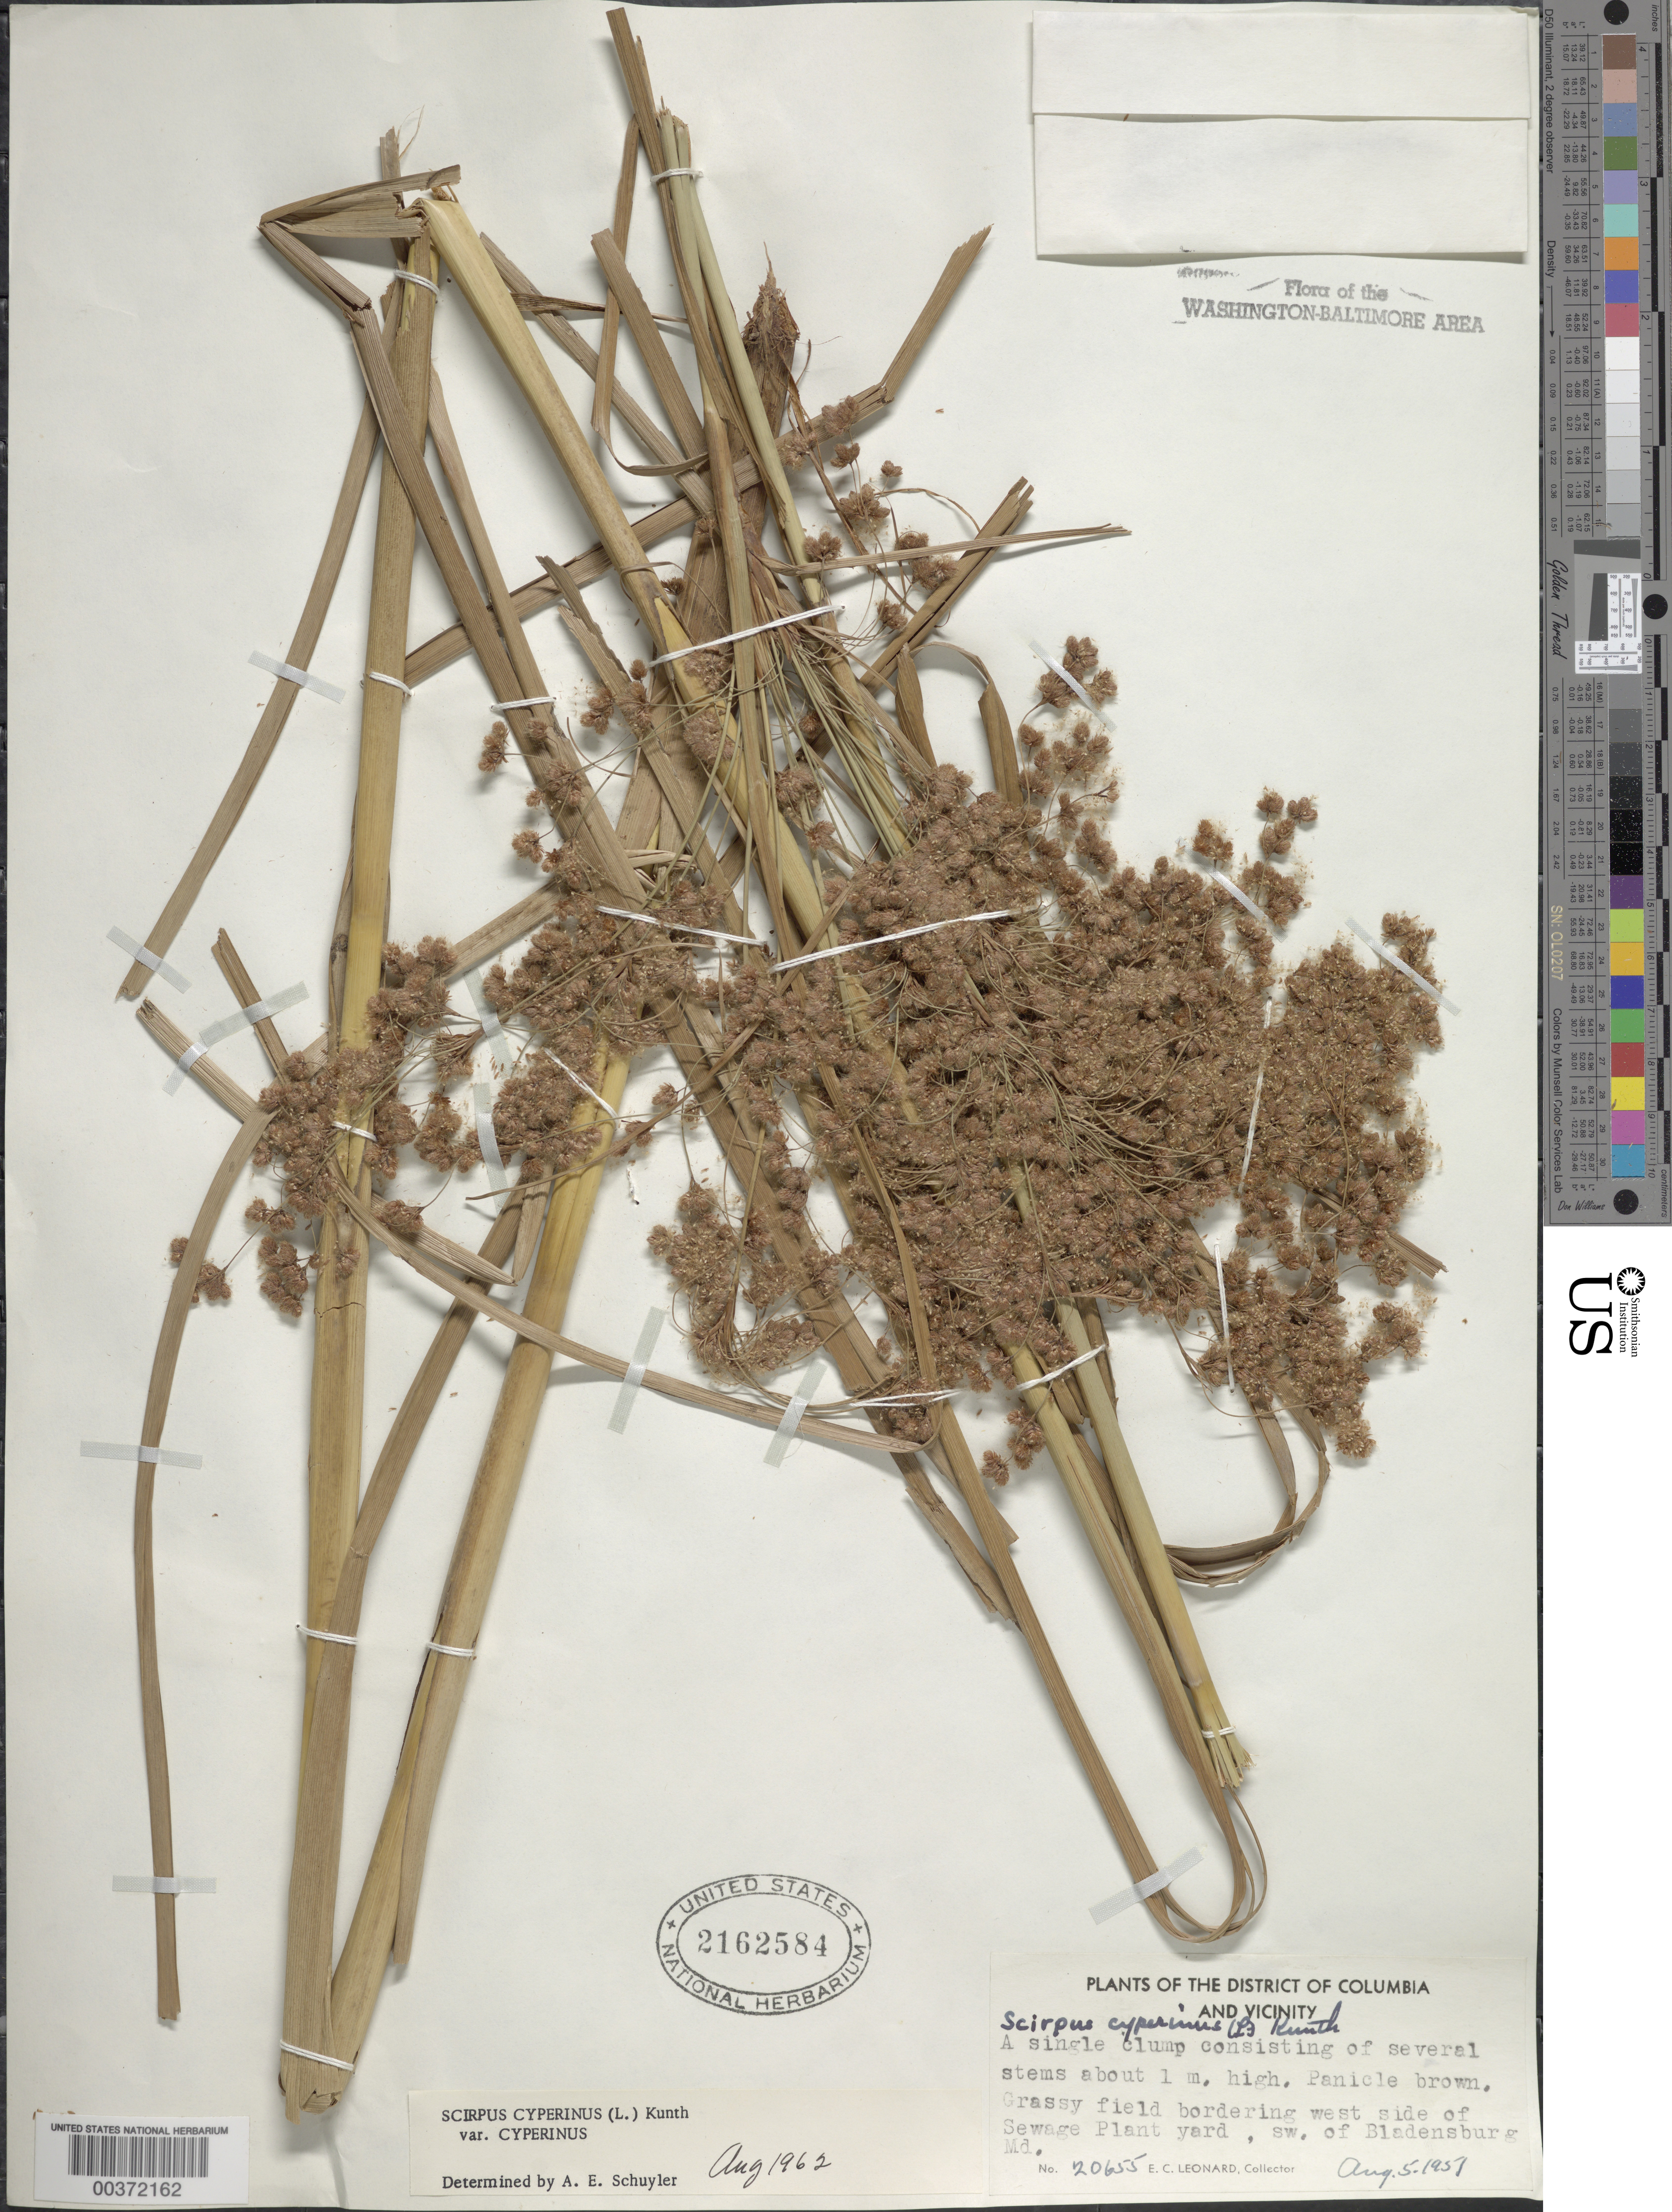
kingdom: Plantae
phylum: Tracheophyta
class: Liliopsida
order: Poales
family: Cyperaceae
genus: Scirpus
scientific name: Scirpus cyperinus var. cyperinus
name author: (L.) Kunth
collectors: E. C. Leonard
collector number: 20655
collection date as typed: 05 Aug 1951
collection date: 1951-08-05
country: United States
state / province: Maryland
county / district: Prince George's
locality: southwest of Bladensburg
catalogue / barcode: US 2162584